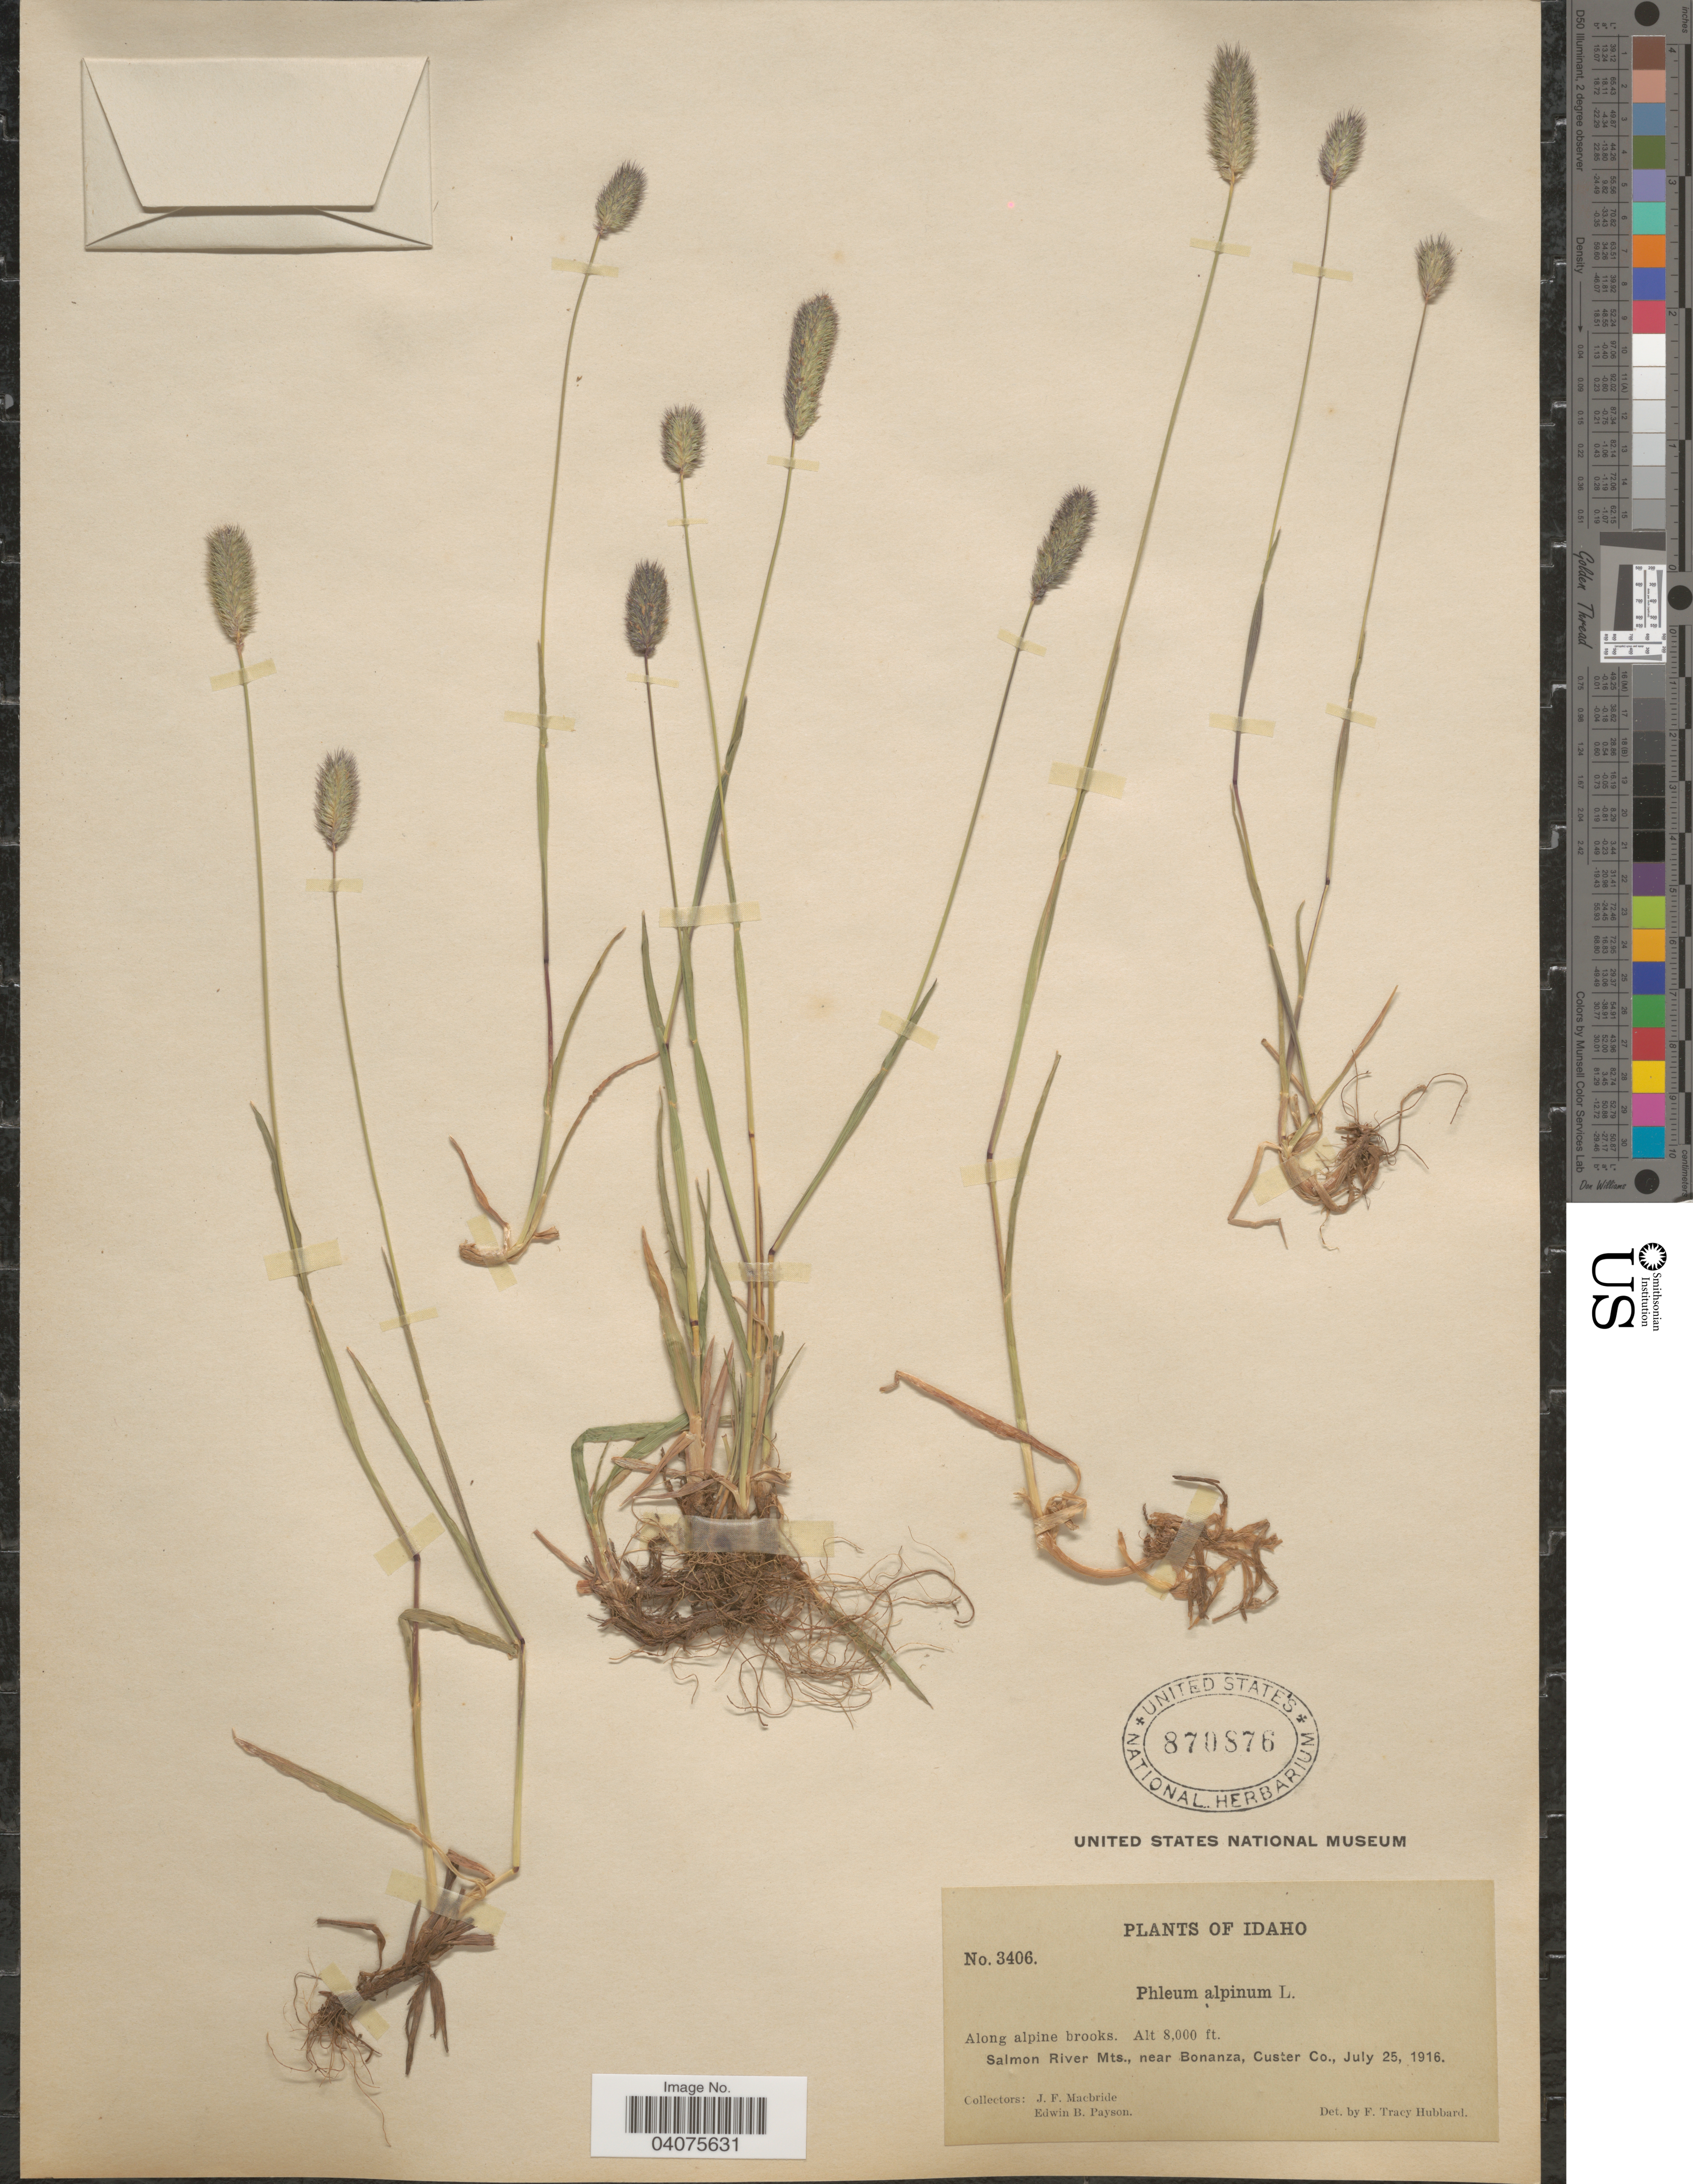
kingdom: Plantae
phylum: Tracheophyta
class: Liliopsida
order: Poales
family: Poaceae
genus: Phleum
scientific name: Phleum alpinum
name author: L.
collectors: J. F. Macbride & E. B. Payson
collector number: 3406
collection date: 1916-07-25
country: United States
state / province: Idaho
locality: Salmon River Mts., near Bonanza, Custer Co.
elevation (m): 2438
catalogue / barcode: US 870876